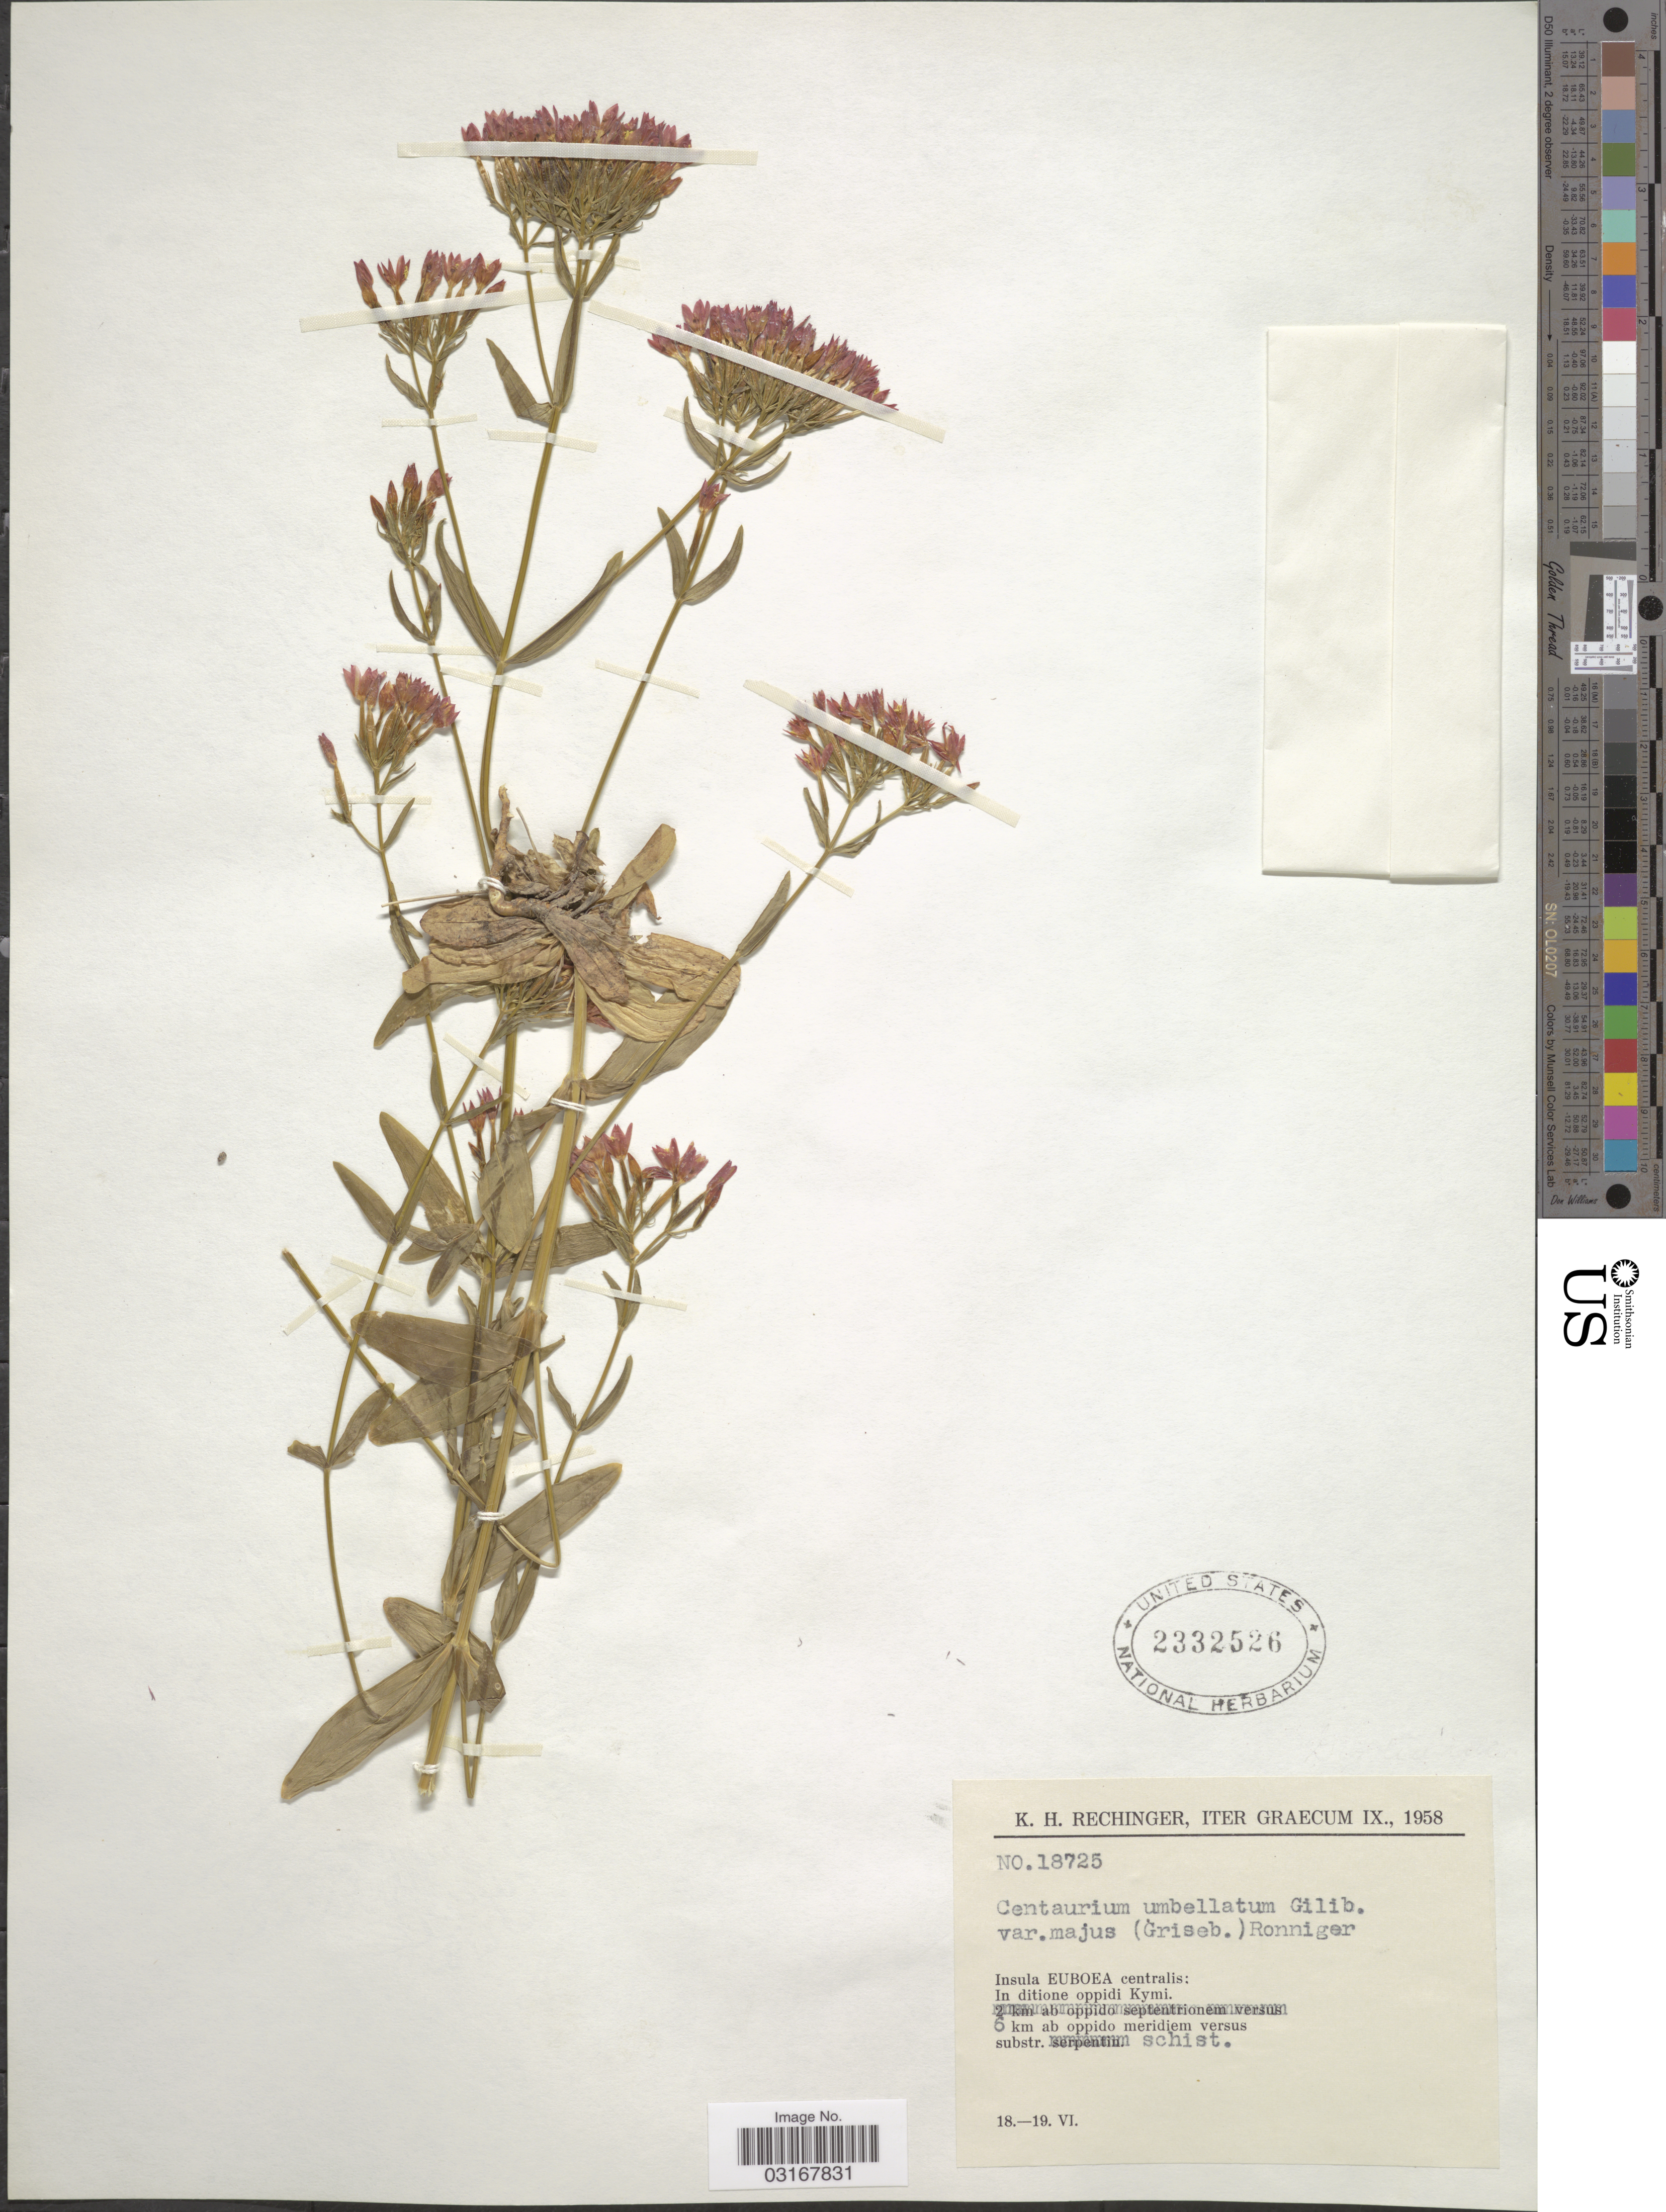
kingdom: Plantae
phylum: Tracheophyta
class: Magnoliopsida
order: Gentianales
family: Gentianaceae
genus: Centaurium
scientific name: Centaurium umbellatum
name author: Gilib.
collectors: K. H. Rechinger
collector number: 18725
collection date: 1958-06-18/1958-06-19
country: Greece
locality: Insula Euboea centralis: In ditione oppidi Kymi. 6 km ab oppido meridiem versus substr. schist.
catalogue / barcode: US 2332526